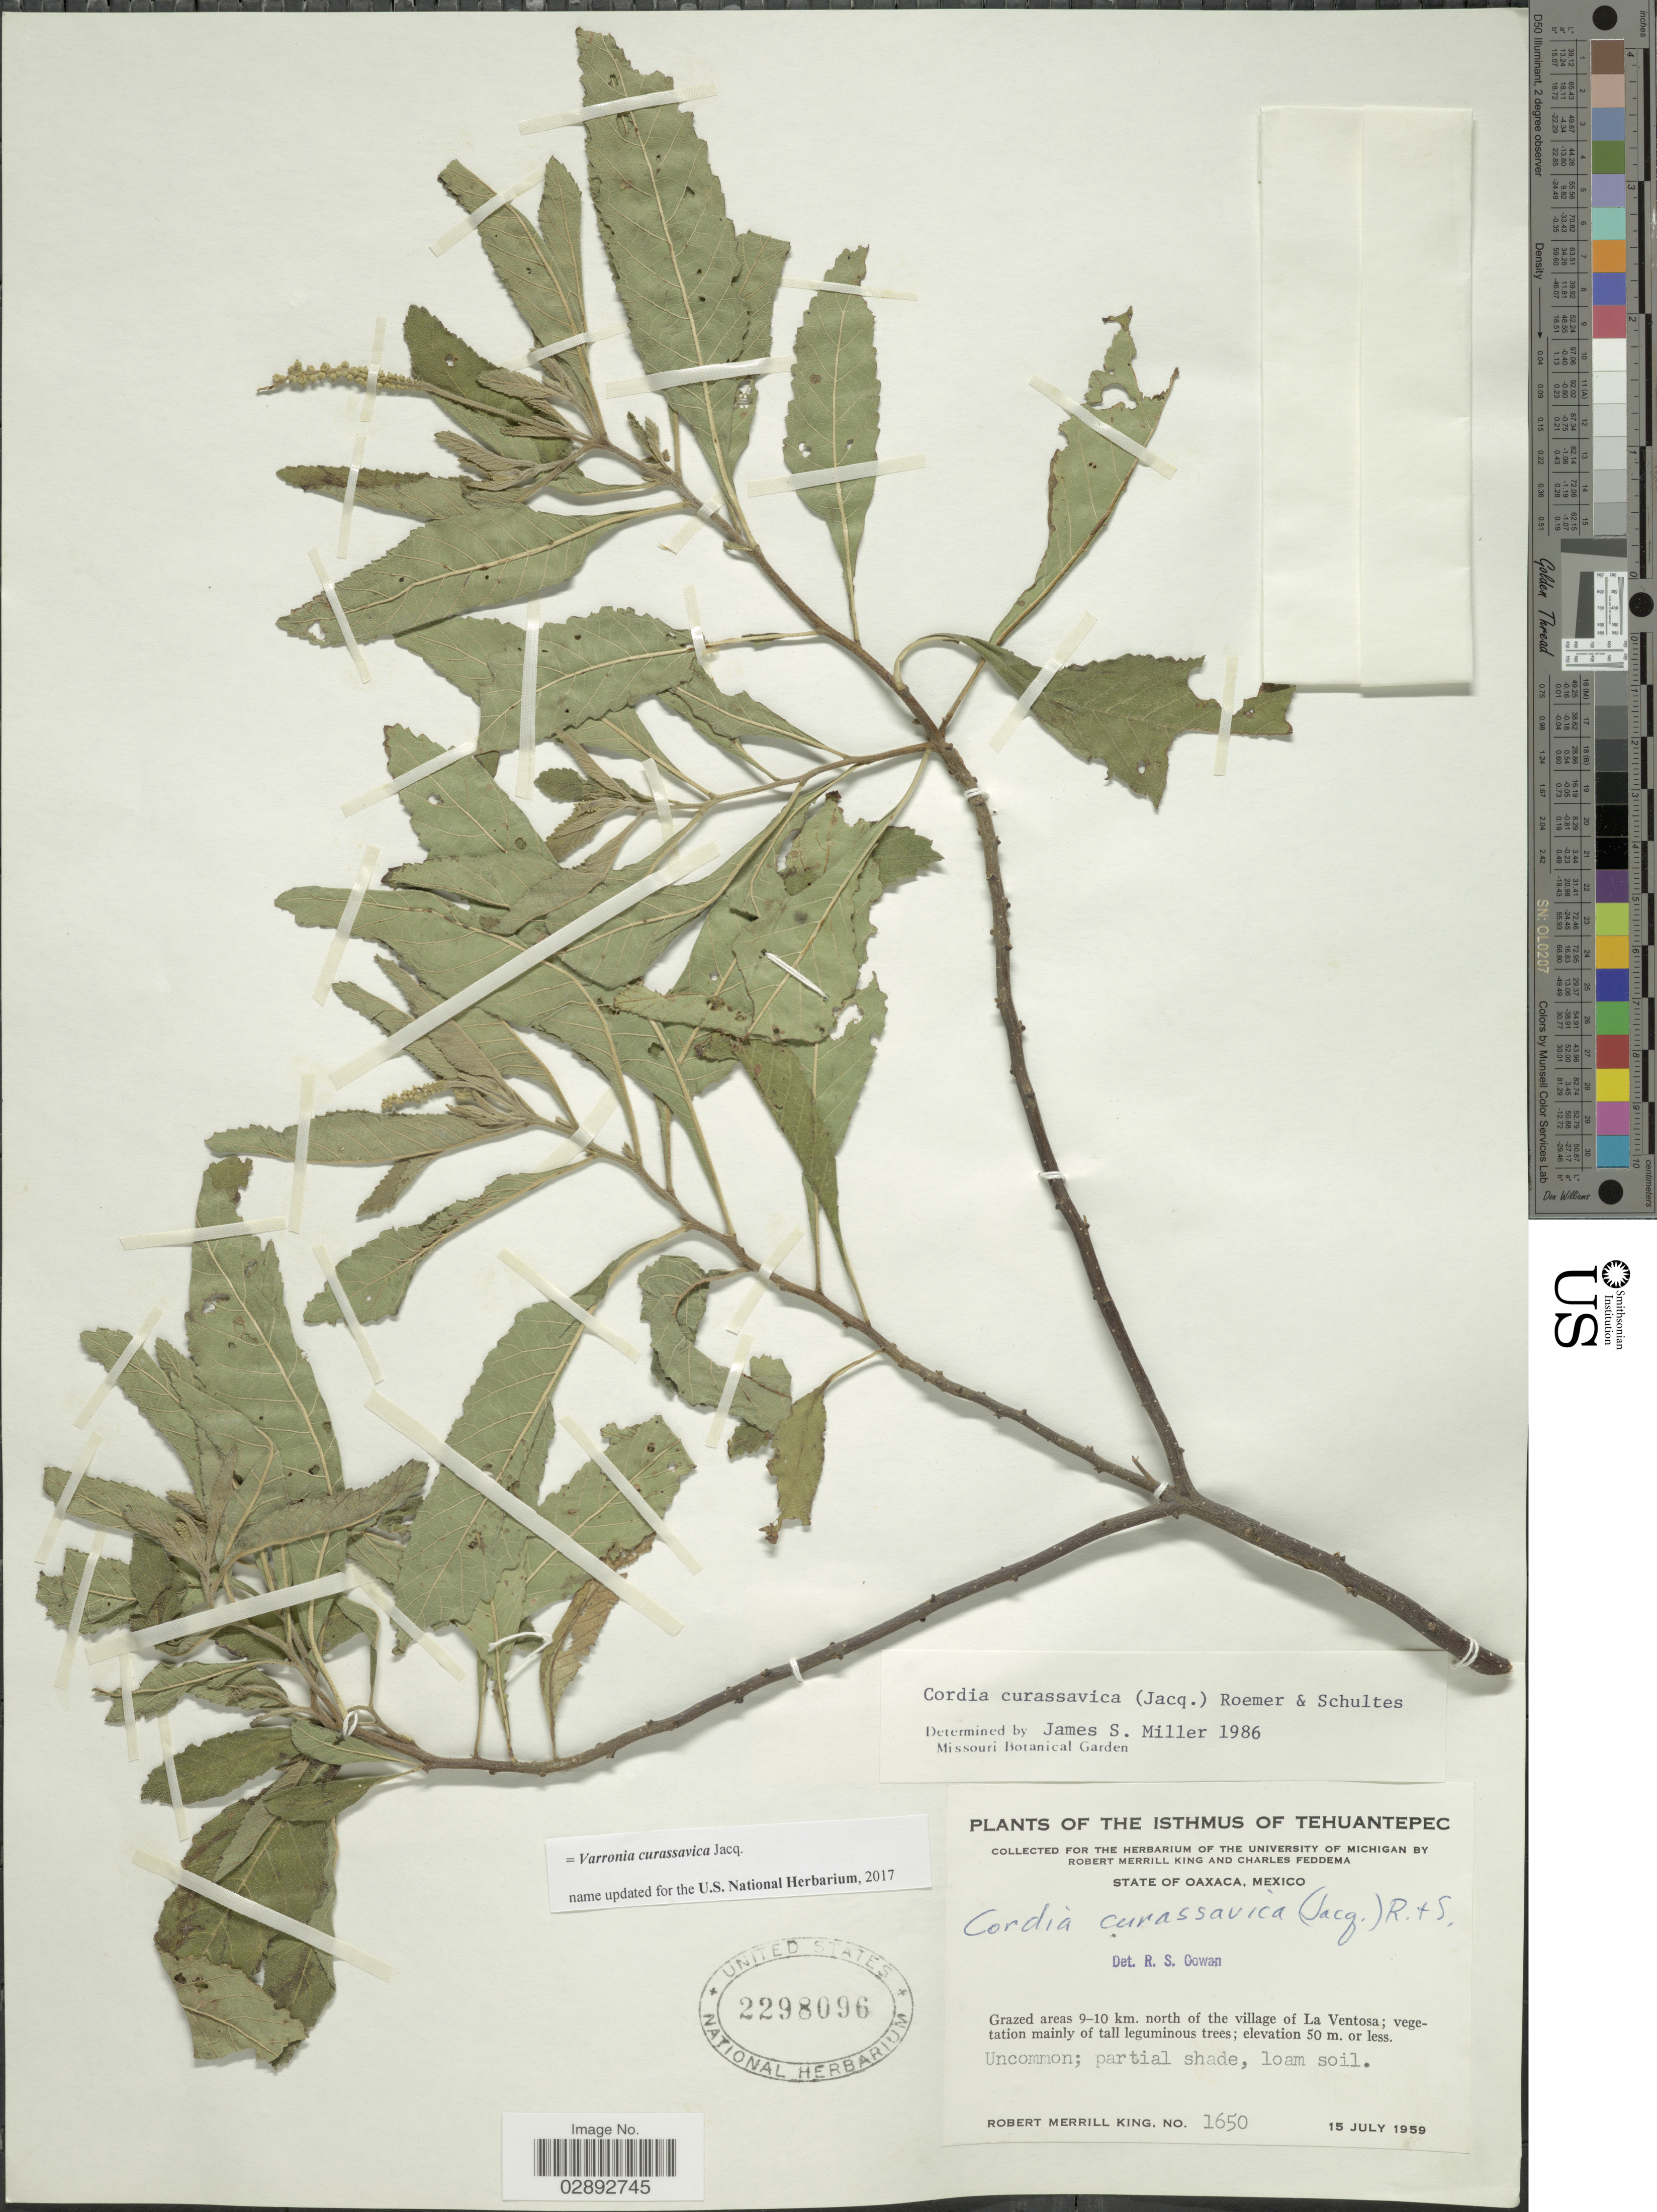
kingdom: Plantae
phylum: Tracheophyta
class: Magnoliopsida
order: Boraginales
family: Cordiaceae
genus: Varronia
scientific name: Varronia curassavica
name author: Jacq.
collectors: R. M. King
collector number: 1650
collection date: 1959-07-15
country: Mexico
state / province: Oaxaca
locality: Isthmus of Tehuantepec. State of Oaxaca. Grazed areas 9-10 km. north of the village of La Ventosa.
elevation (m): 50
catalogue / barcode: US 2298096